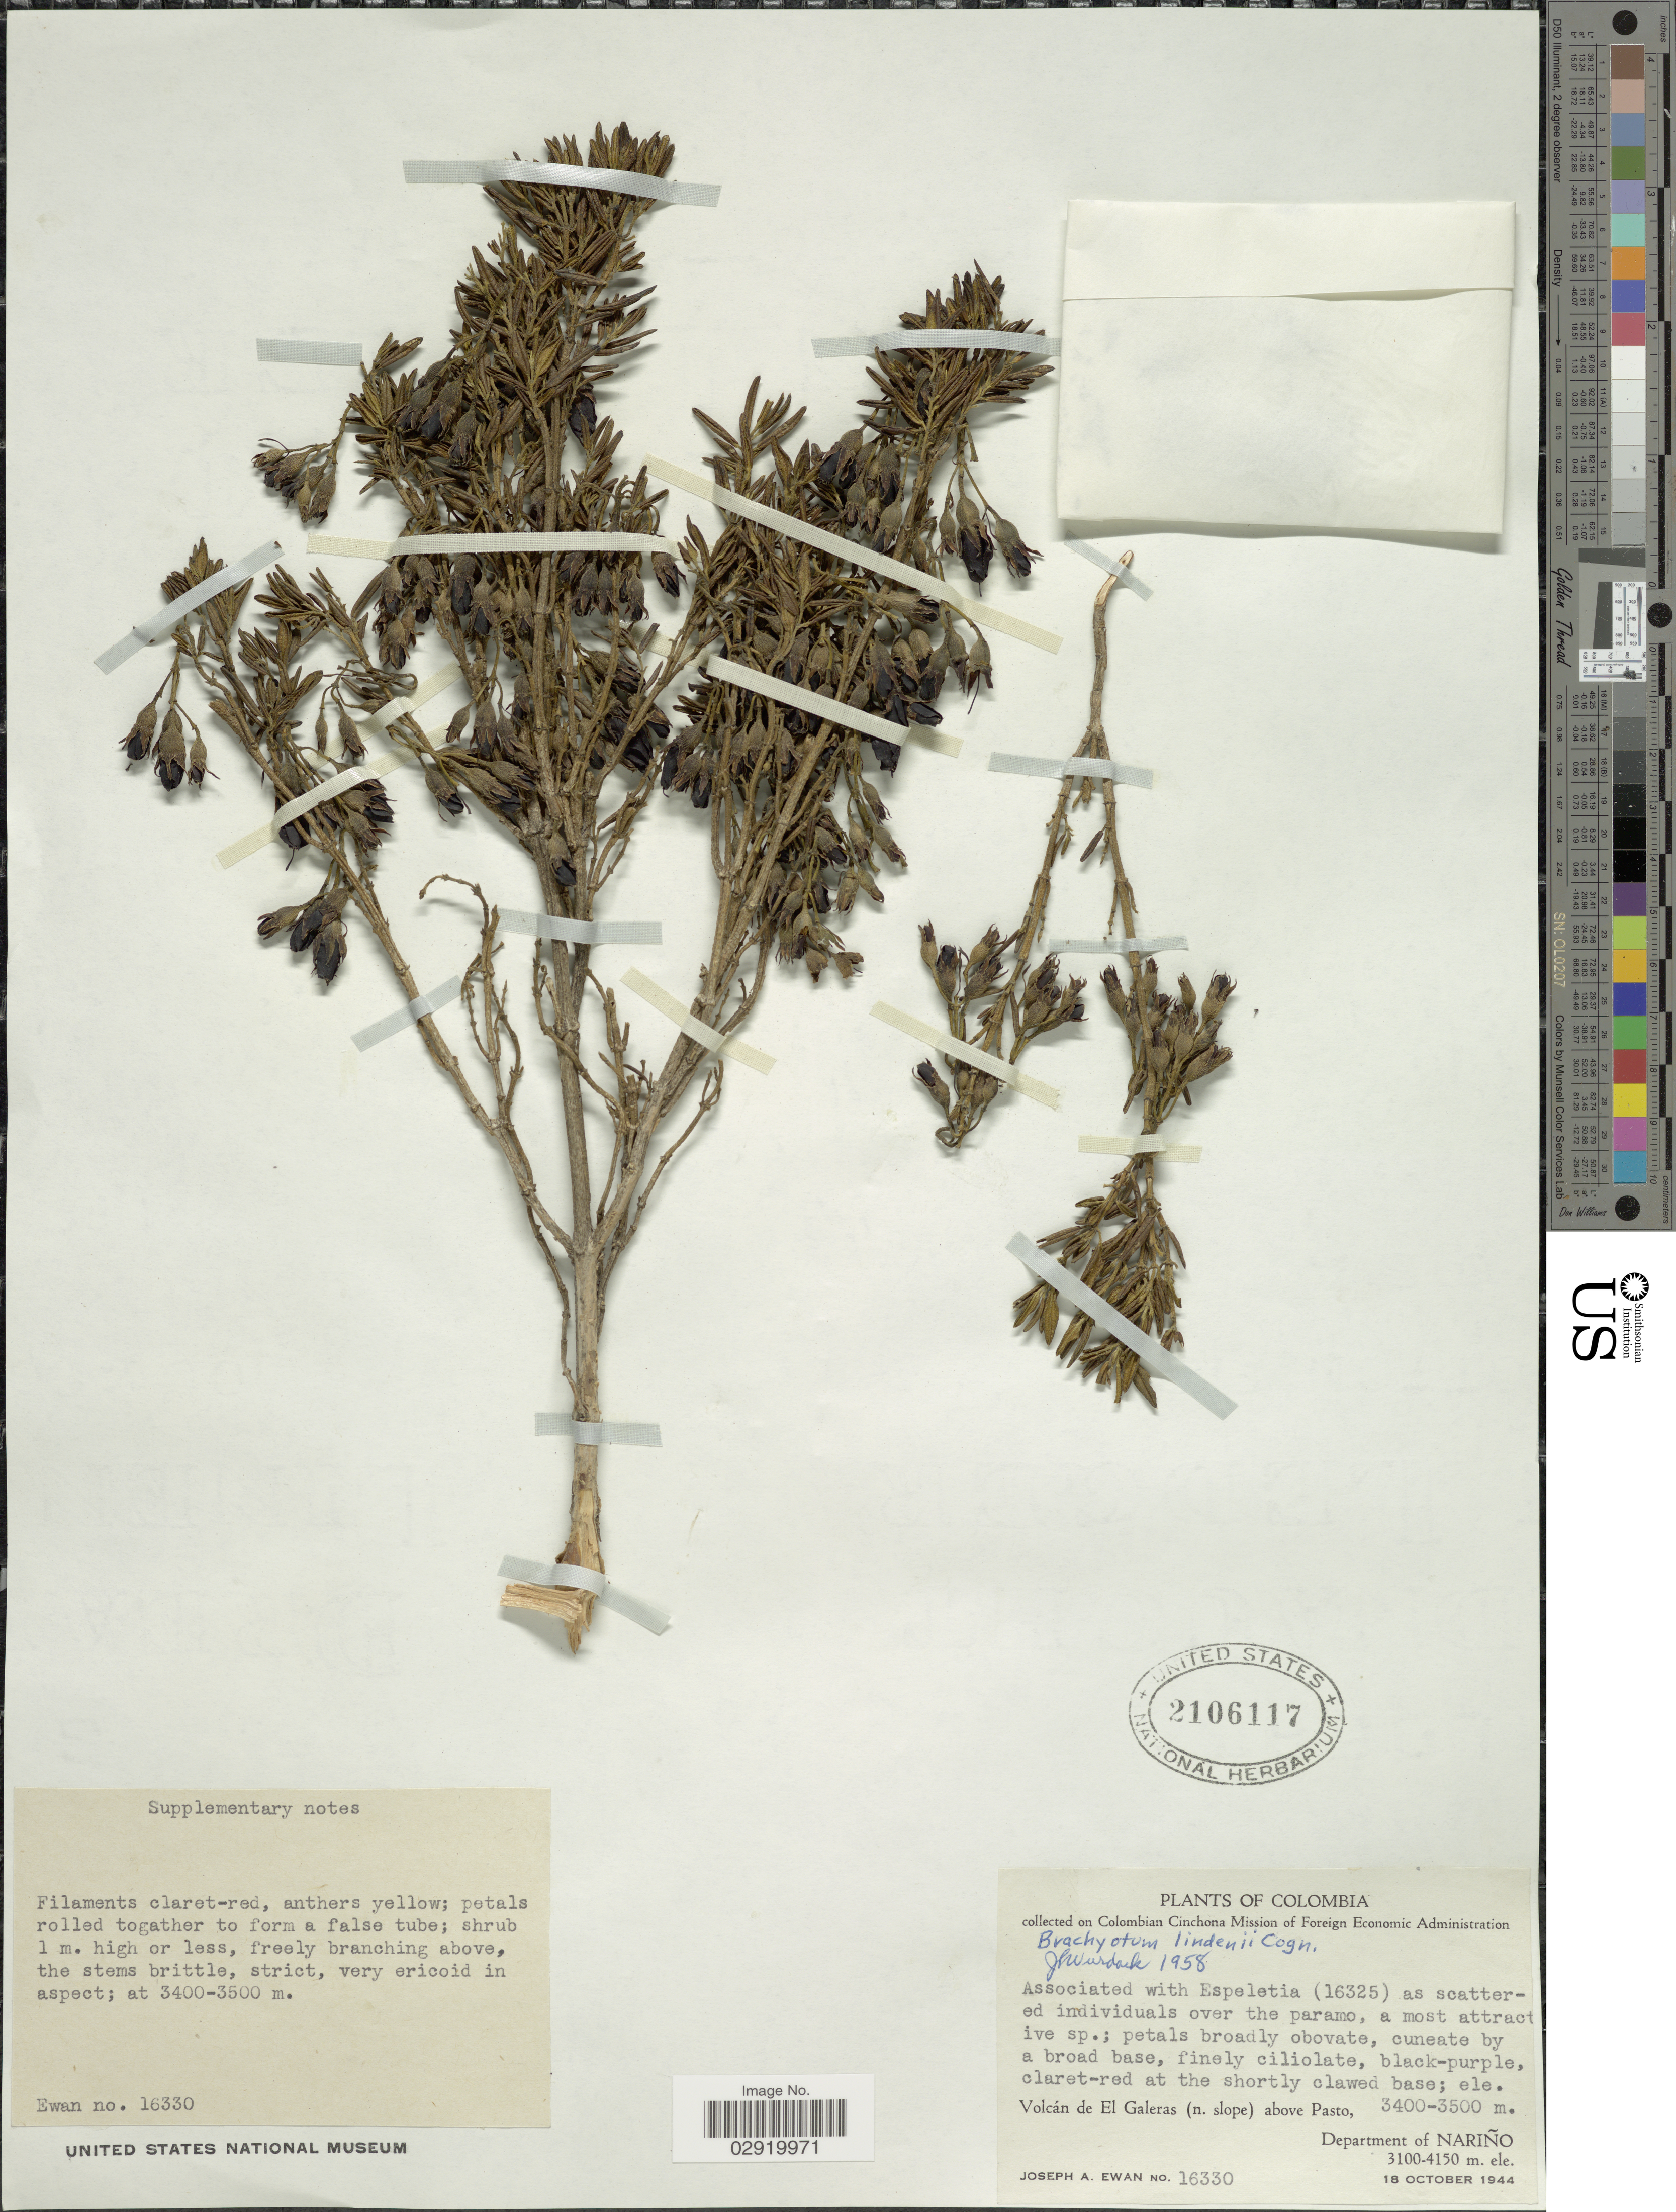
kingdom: Plantae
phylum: Tracheophyta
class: Magnoliopsida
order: Myrtales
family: Melastomataceae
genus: Brachyotum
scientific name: Brachyotum lindenii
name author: Cogn.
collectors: J. A. Ewan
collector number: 16330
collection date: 1944-10-18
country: Colombia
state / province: Nariño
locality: Volcán de El Galeras (n. slope) above Pasto, Department of Nariño.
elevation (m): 3100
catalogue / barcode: US 2106117